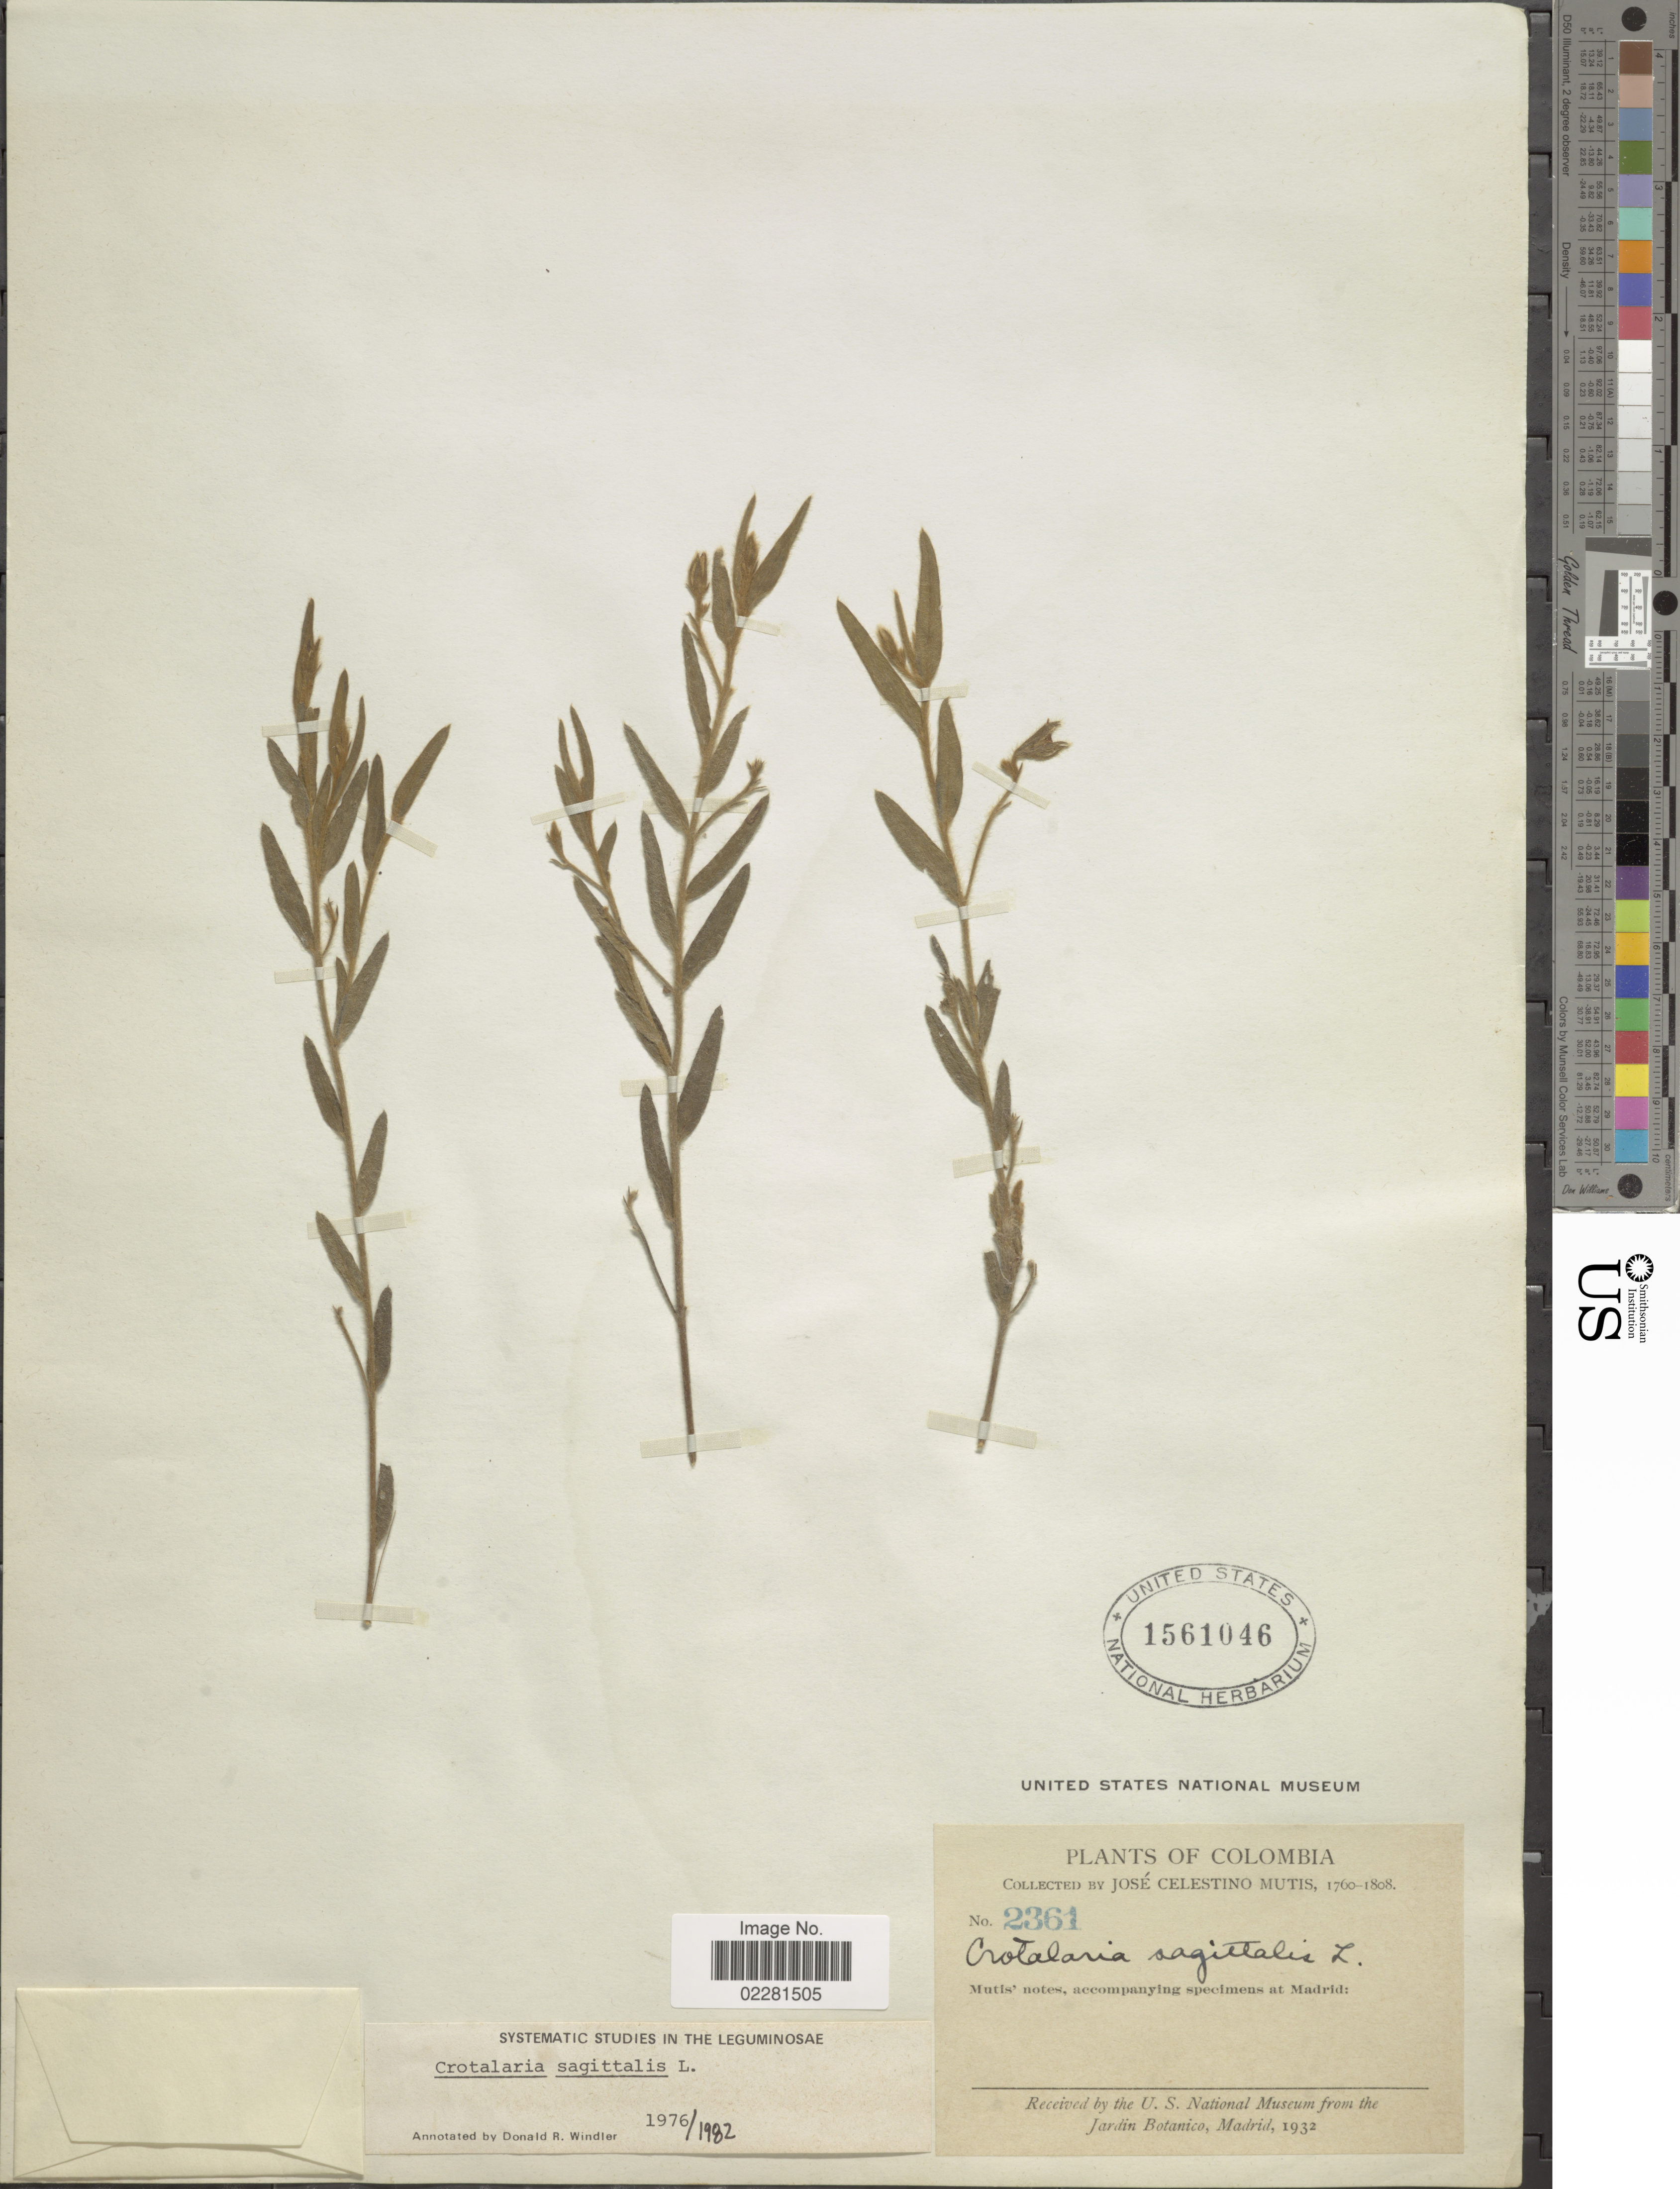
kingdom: Plantae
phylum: Tracheophyta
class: Magnoliopsida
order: Fabales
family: Fabaceae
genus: Crotalaria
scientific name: Crotalaria sagittalis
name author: L.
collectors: J. C. B. Mutis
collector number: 2361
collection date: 1760/1808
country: Colombia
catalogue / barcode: US 1561046